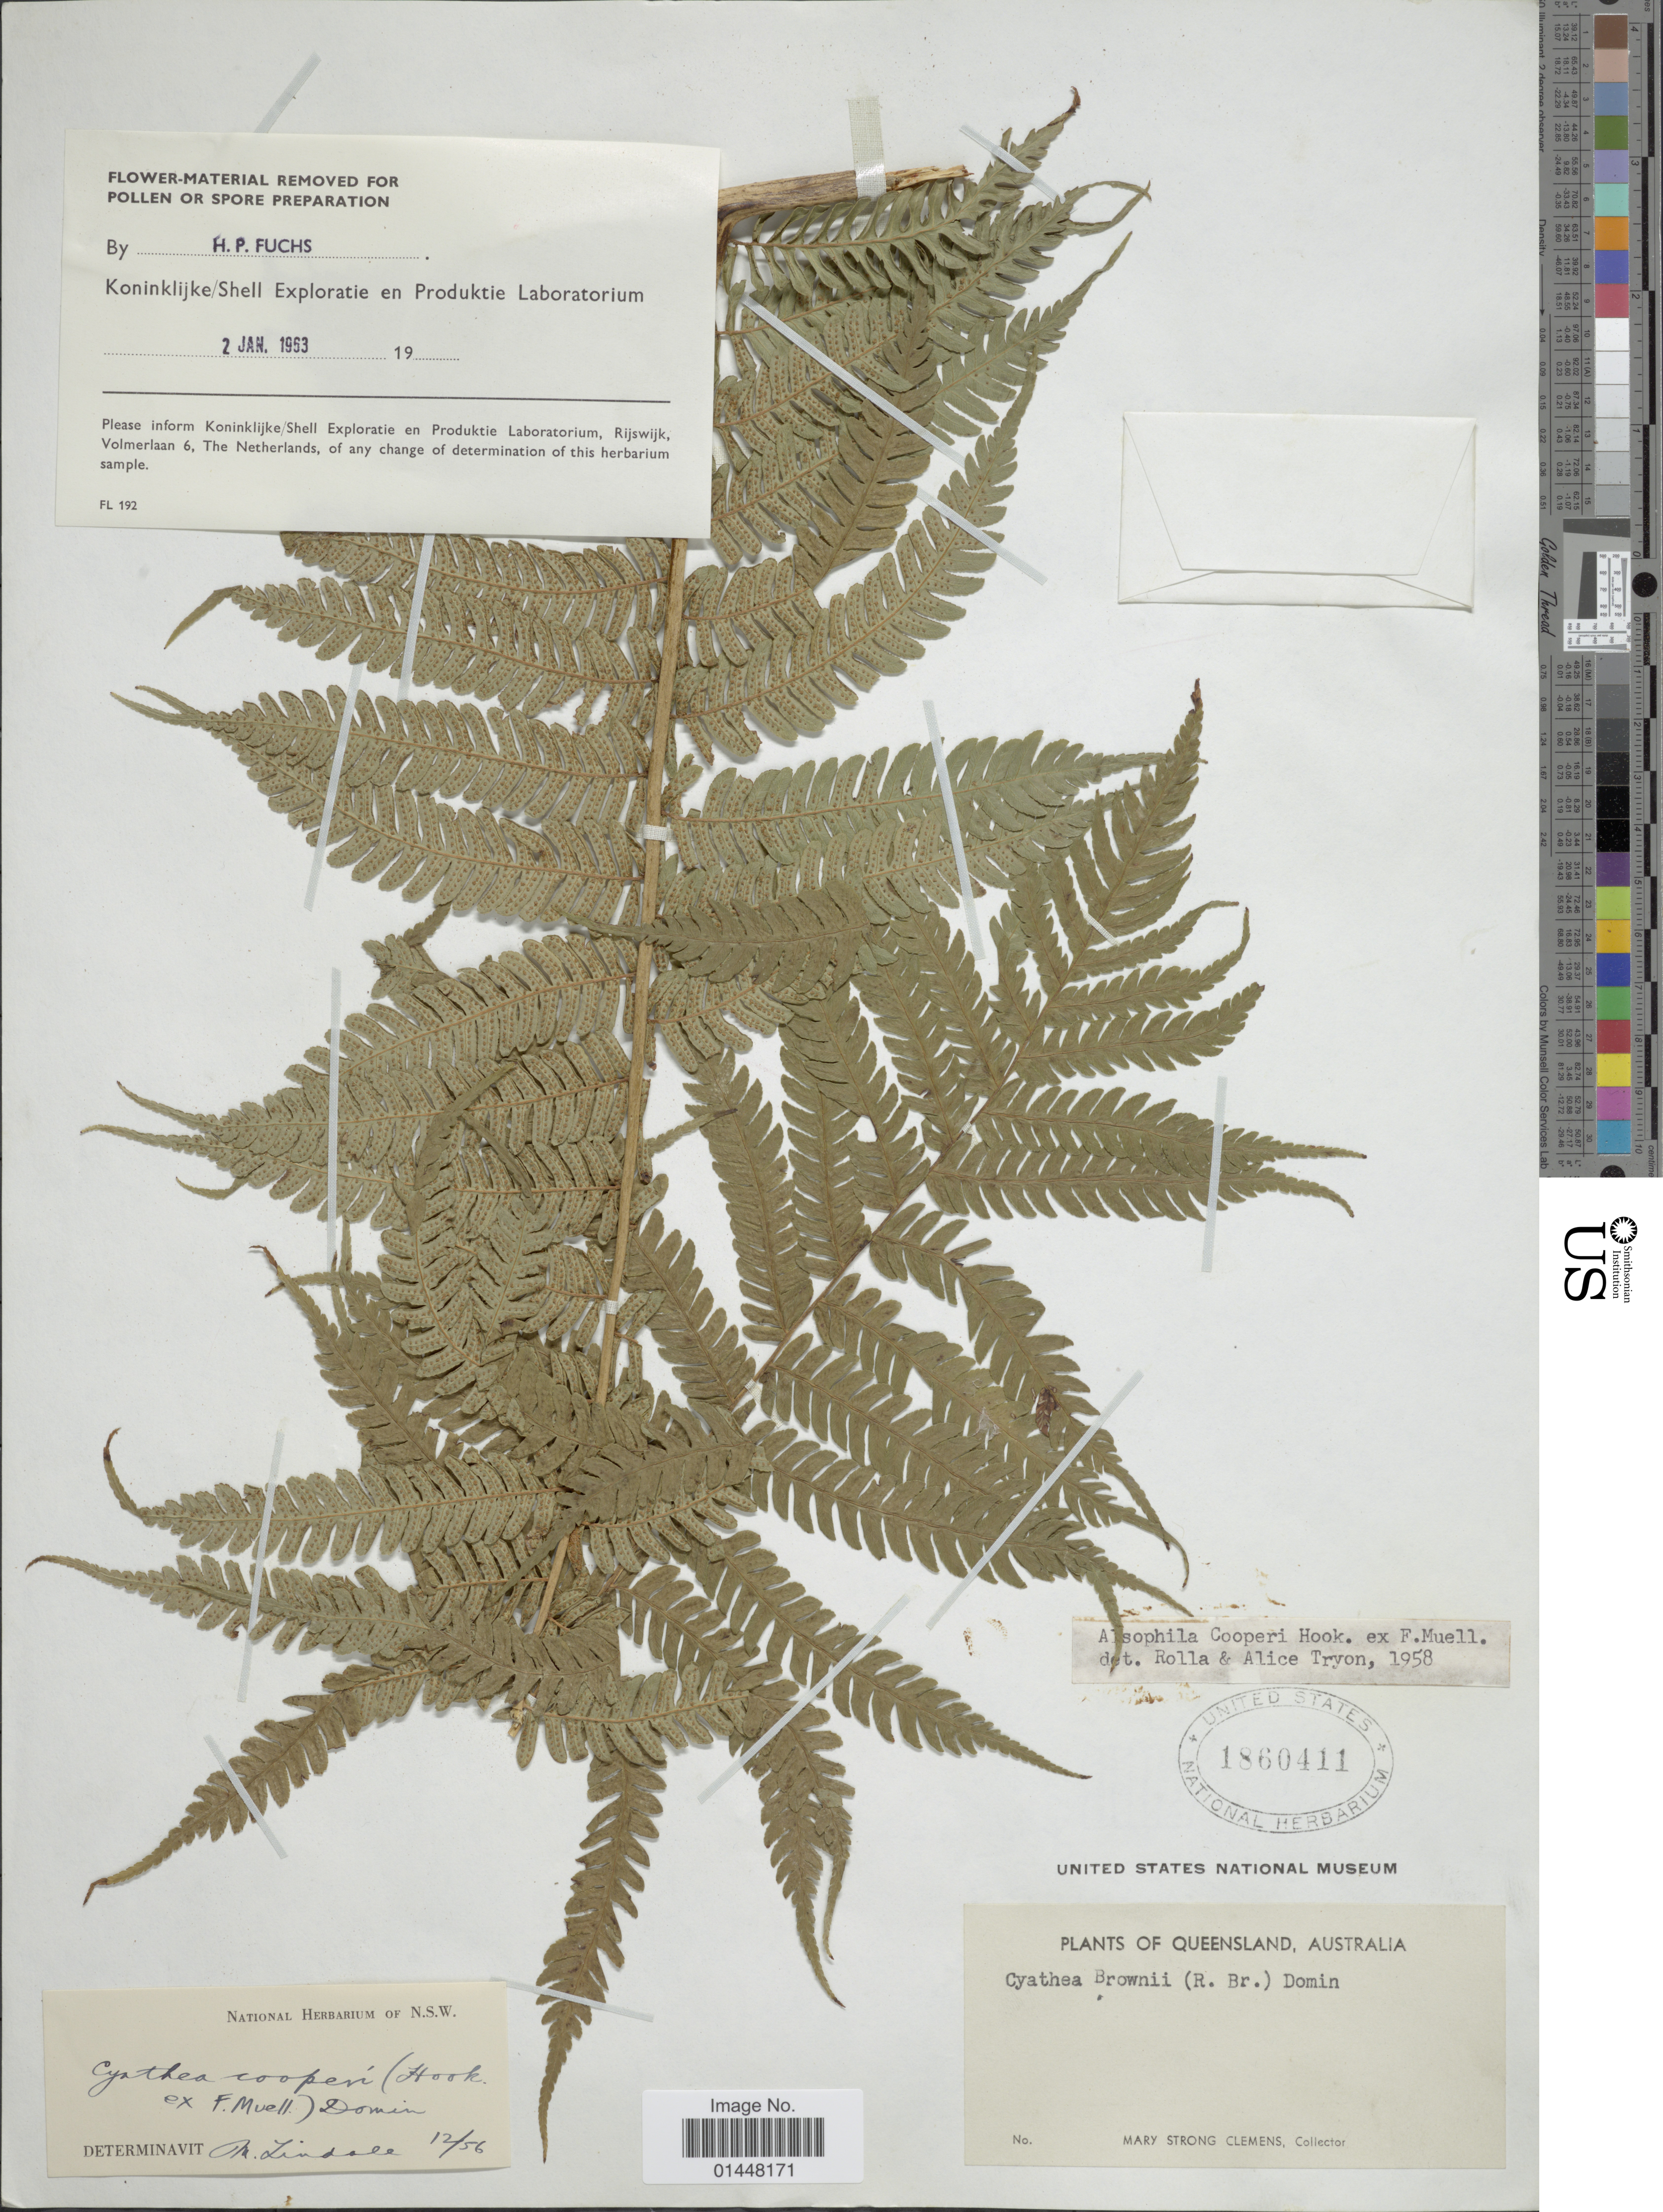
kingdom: Plantae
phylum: Tracheophyta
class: Polypodiopsida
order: Cyatheales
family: Cyatheaceae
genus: Sphaeropteris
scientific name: Sphaeropteris cooperi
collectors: M. S. Clemens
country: Australia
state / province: Queensland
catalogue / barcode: US 1860411